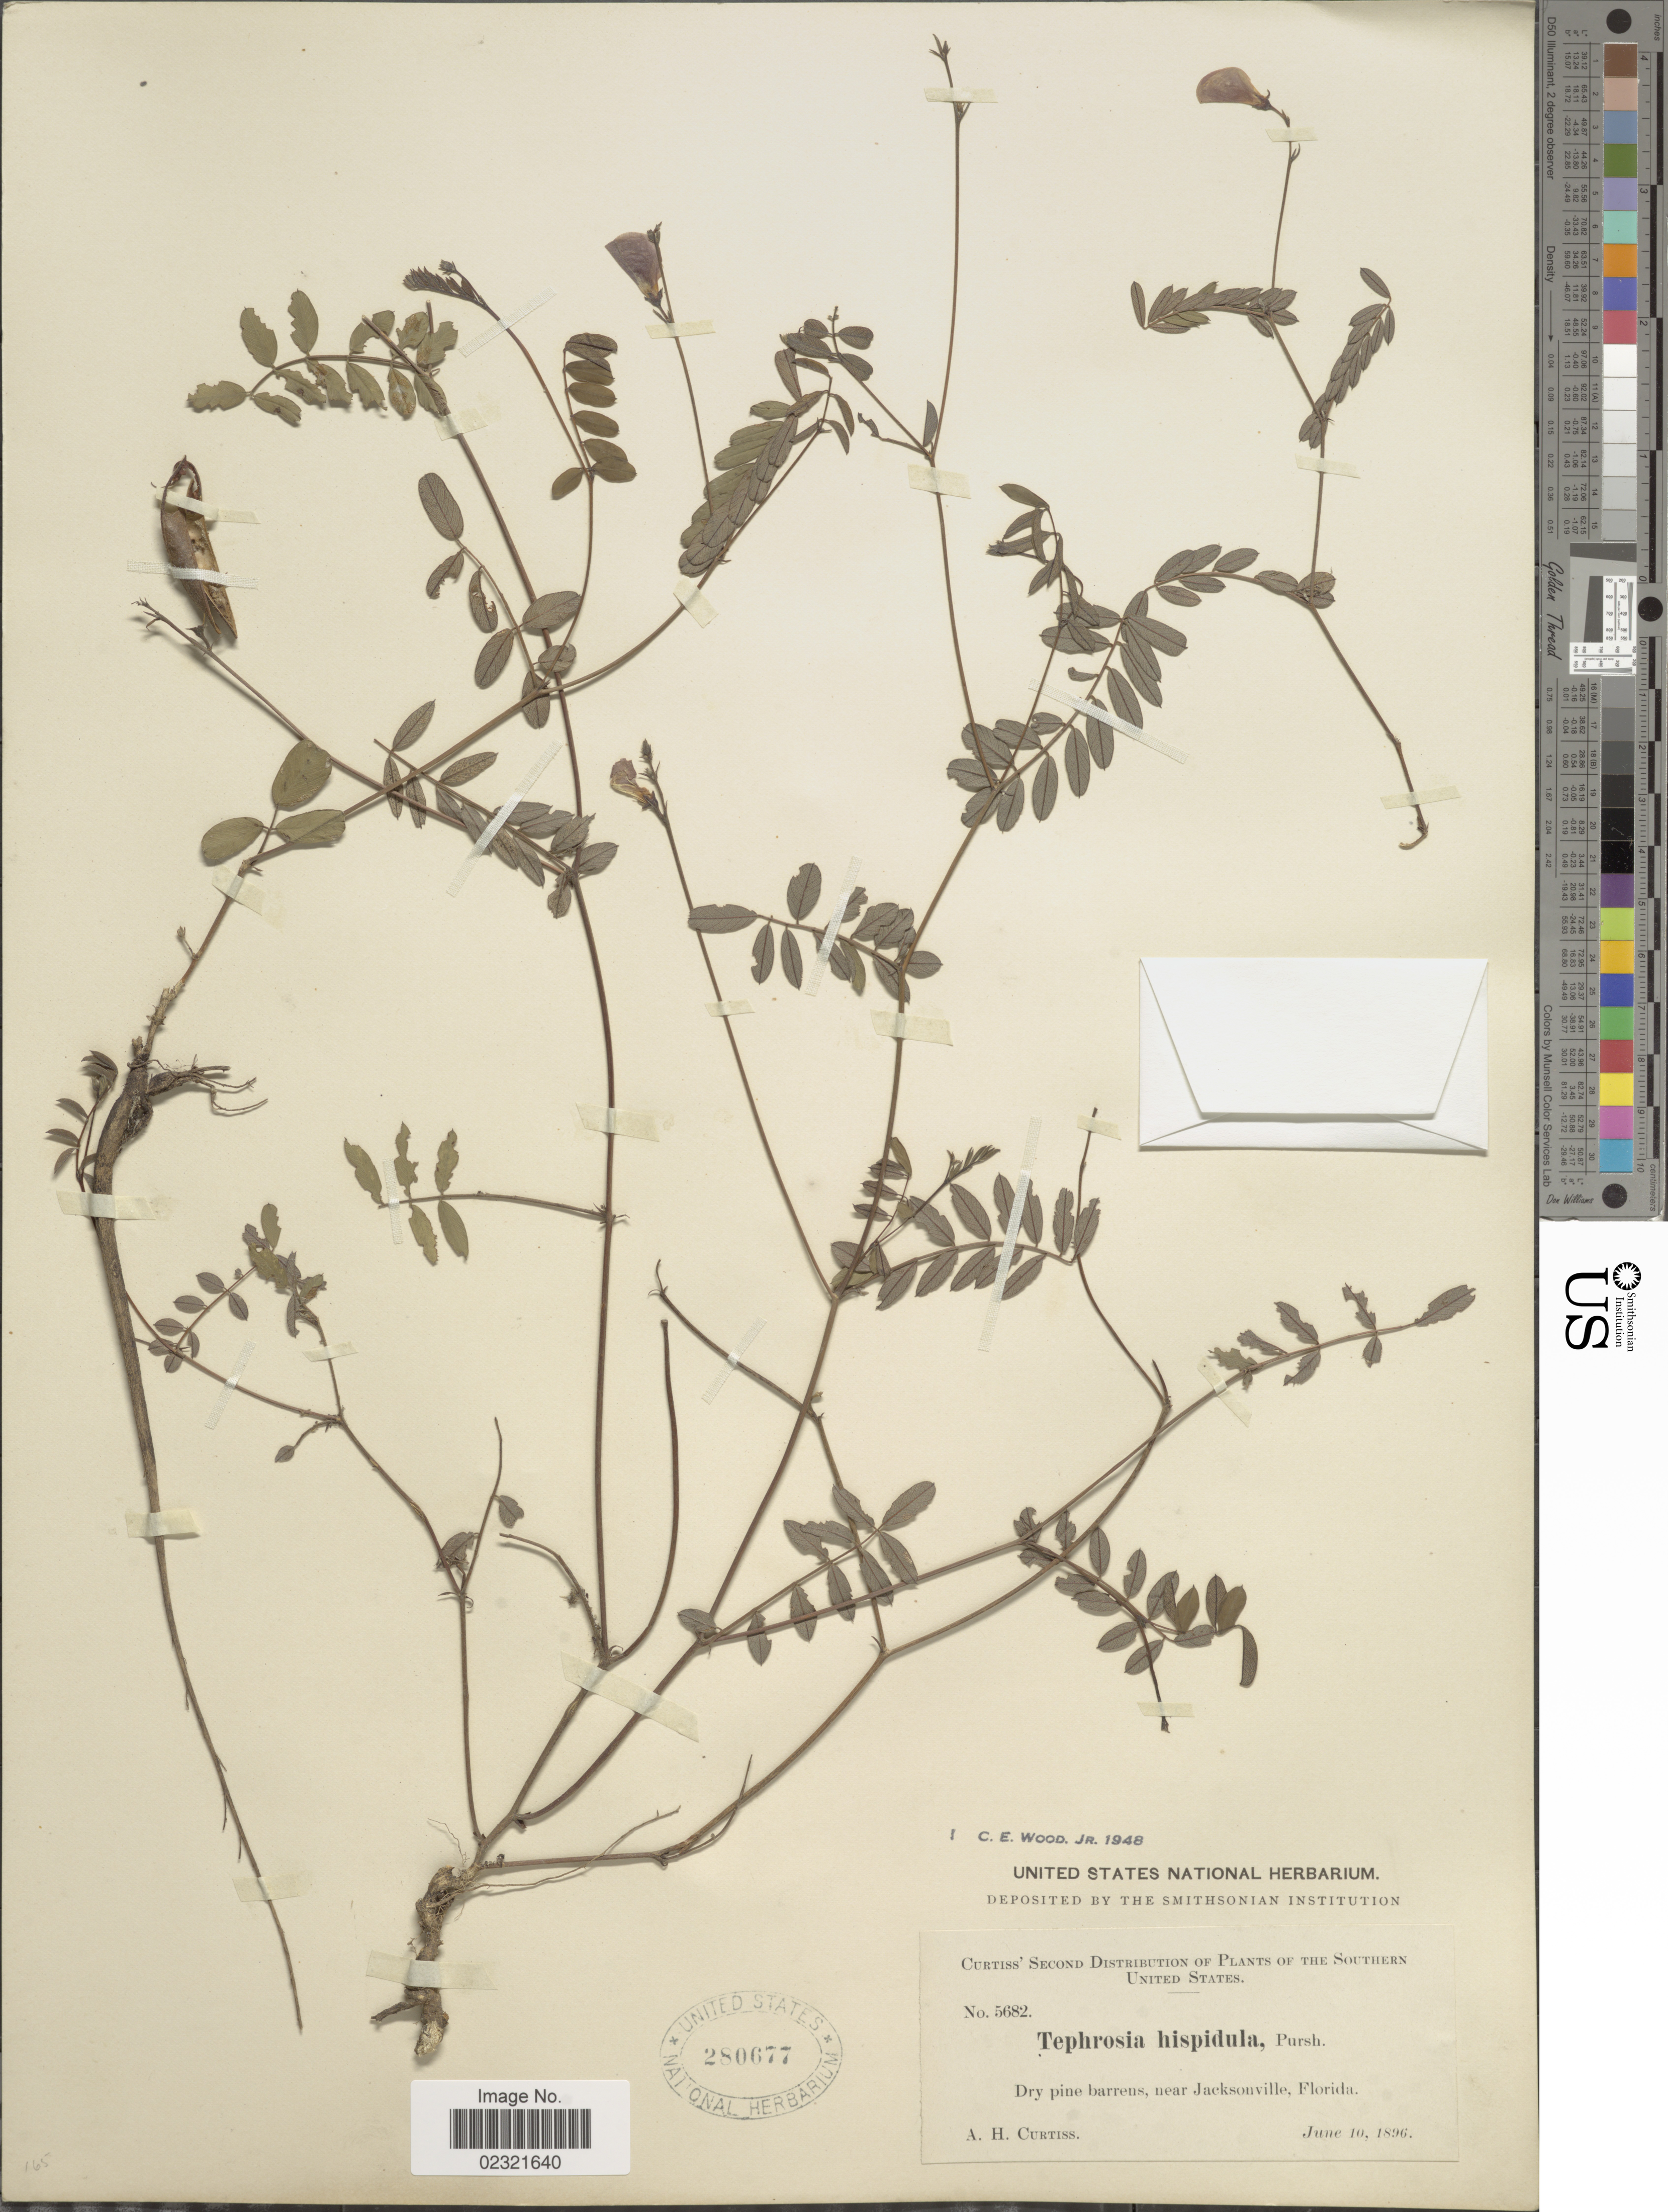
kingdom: Plantae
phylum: Tracheophyta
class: Magnoliopsida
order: Fabales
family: Fabaceae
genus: Tephrosia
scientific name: Tephrosia hispidula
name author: (Michx.) Pers.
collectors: A. H. Curtiss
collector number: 5682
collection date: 1896-06-10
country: United States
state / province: Florida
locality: Southern United States, Dry pine barrens, near Jacksonville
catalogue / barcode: US 280677